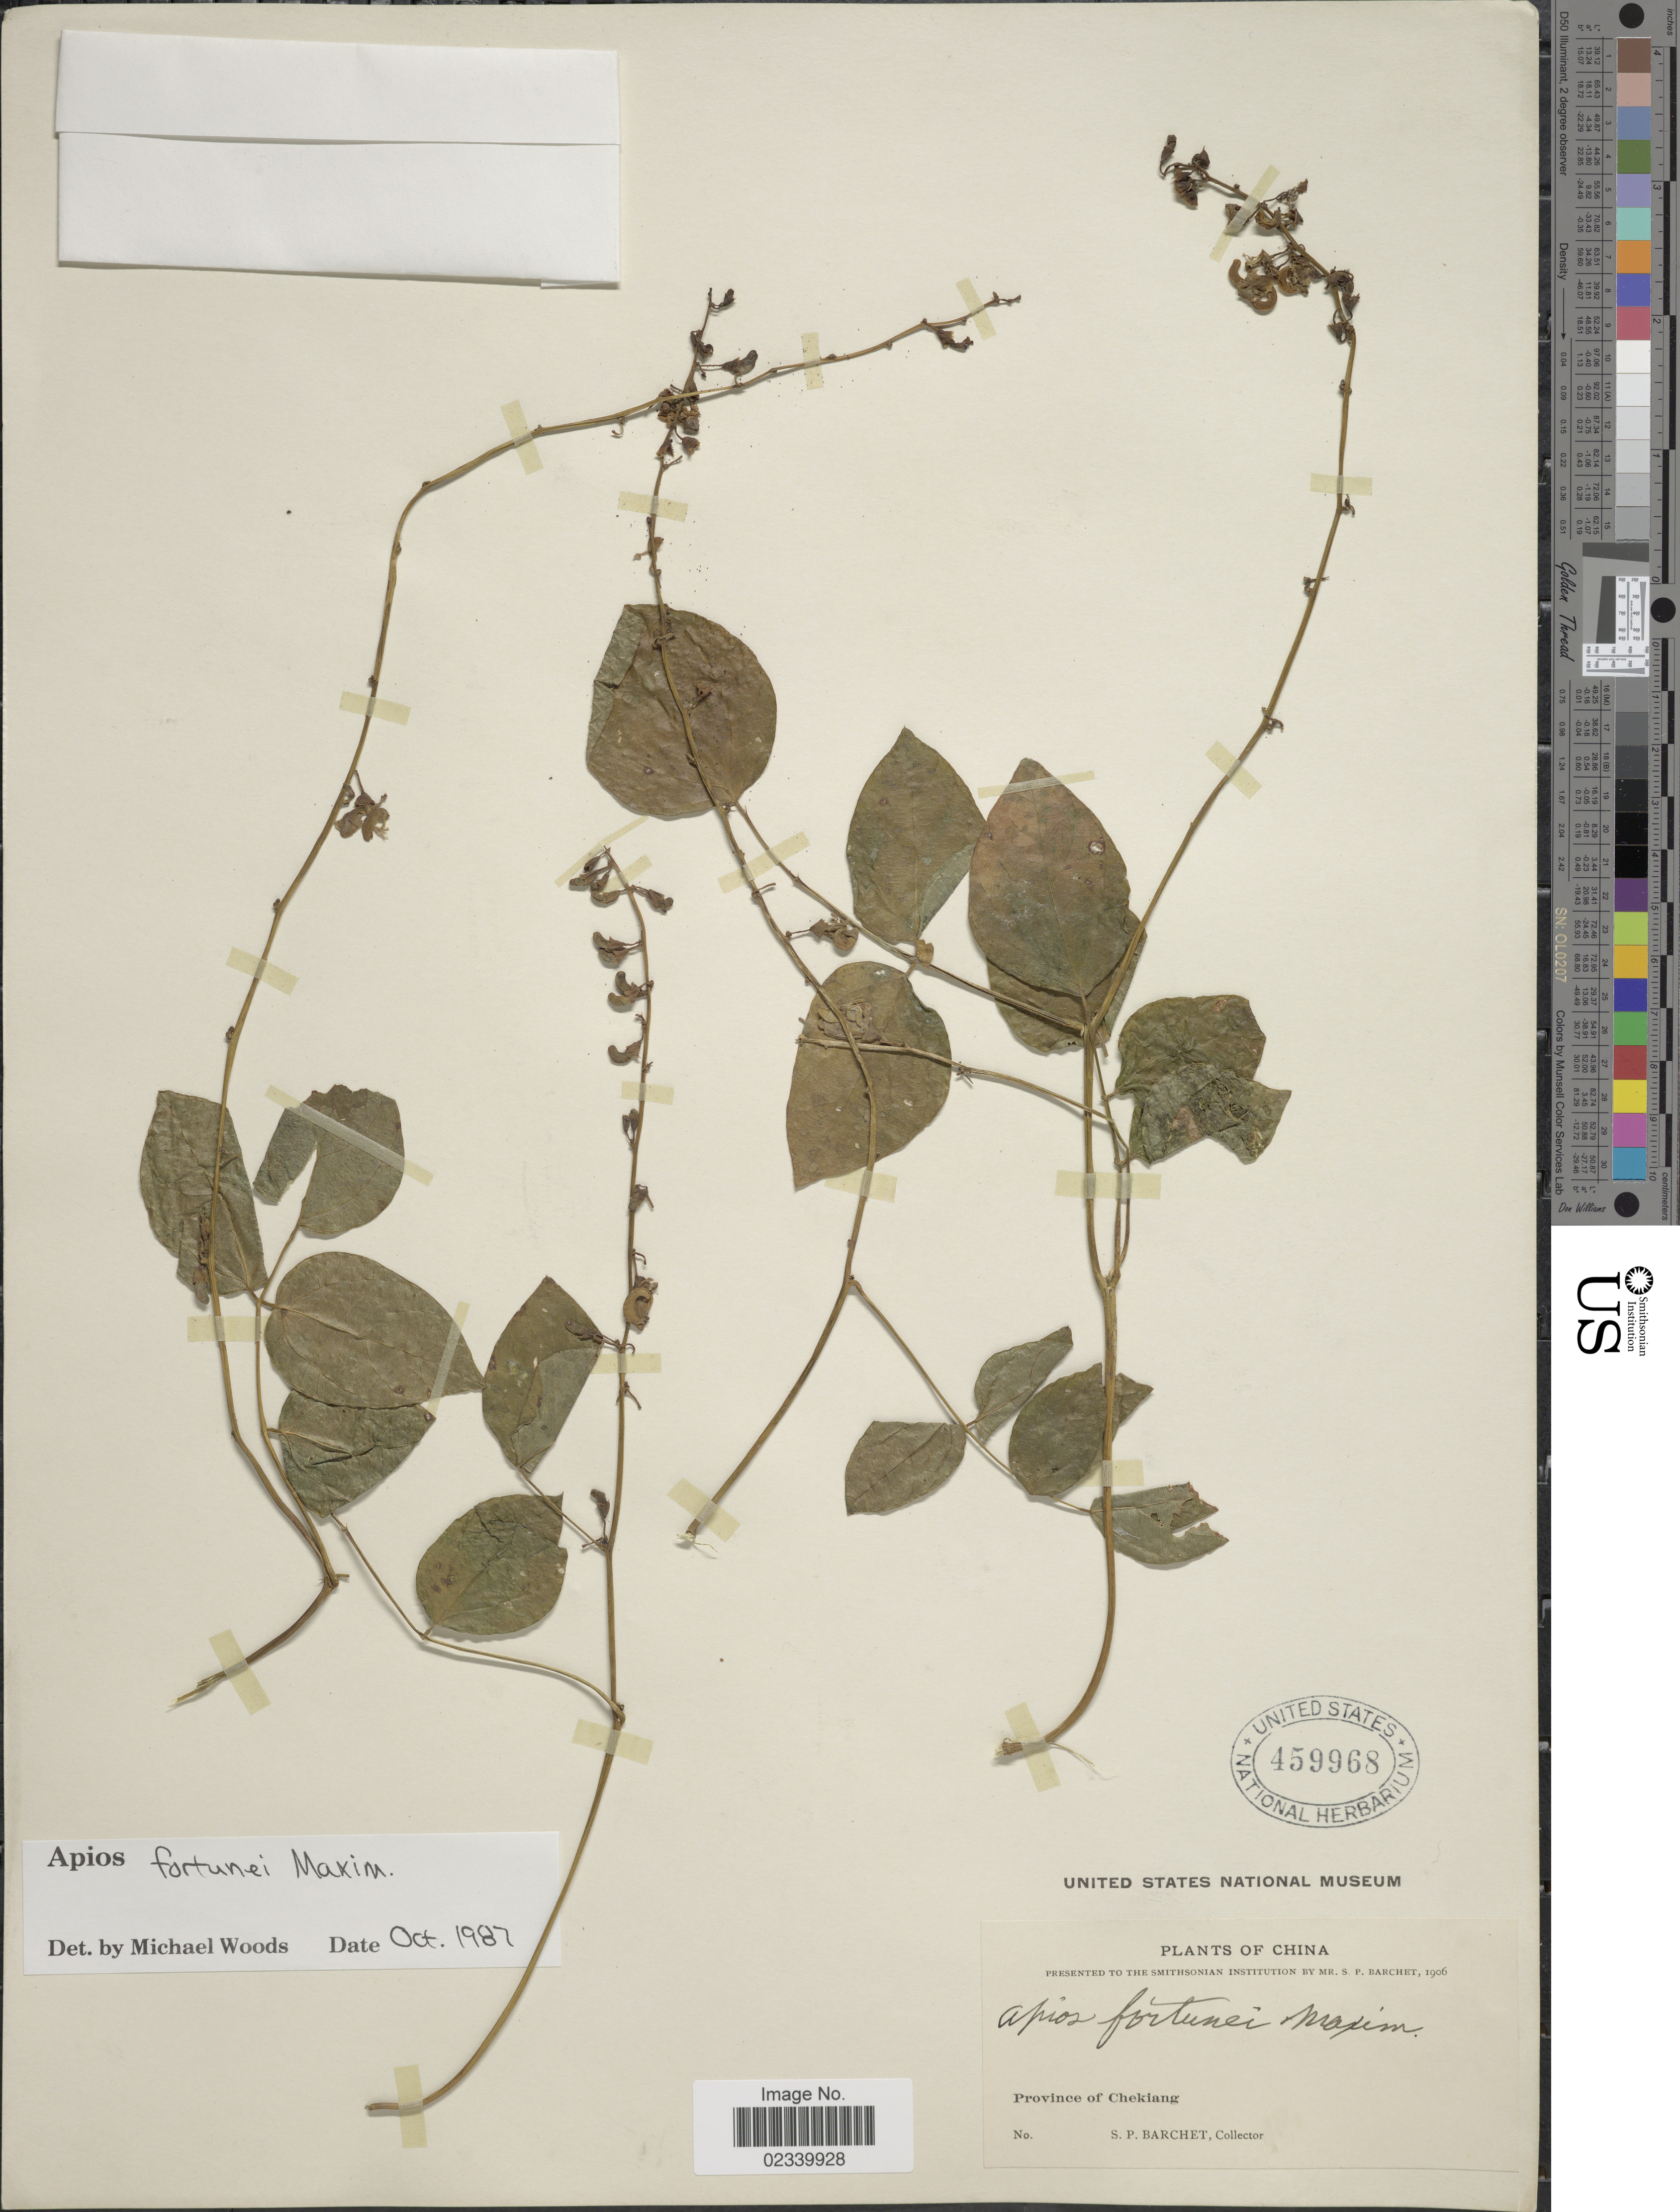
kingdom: Plantae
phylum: Tracheophyta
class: Magnoliopsida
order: Fabales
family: Fabaceae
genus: Apios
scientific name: Apios fortunei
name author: Maxim.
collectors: S. P. Barchet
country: China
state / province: Zhejiang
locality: Province of Chekiang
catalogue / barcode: US 459968